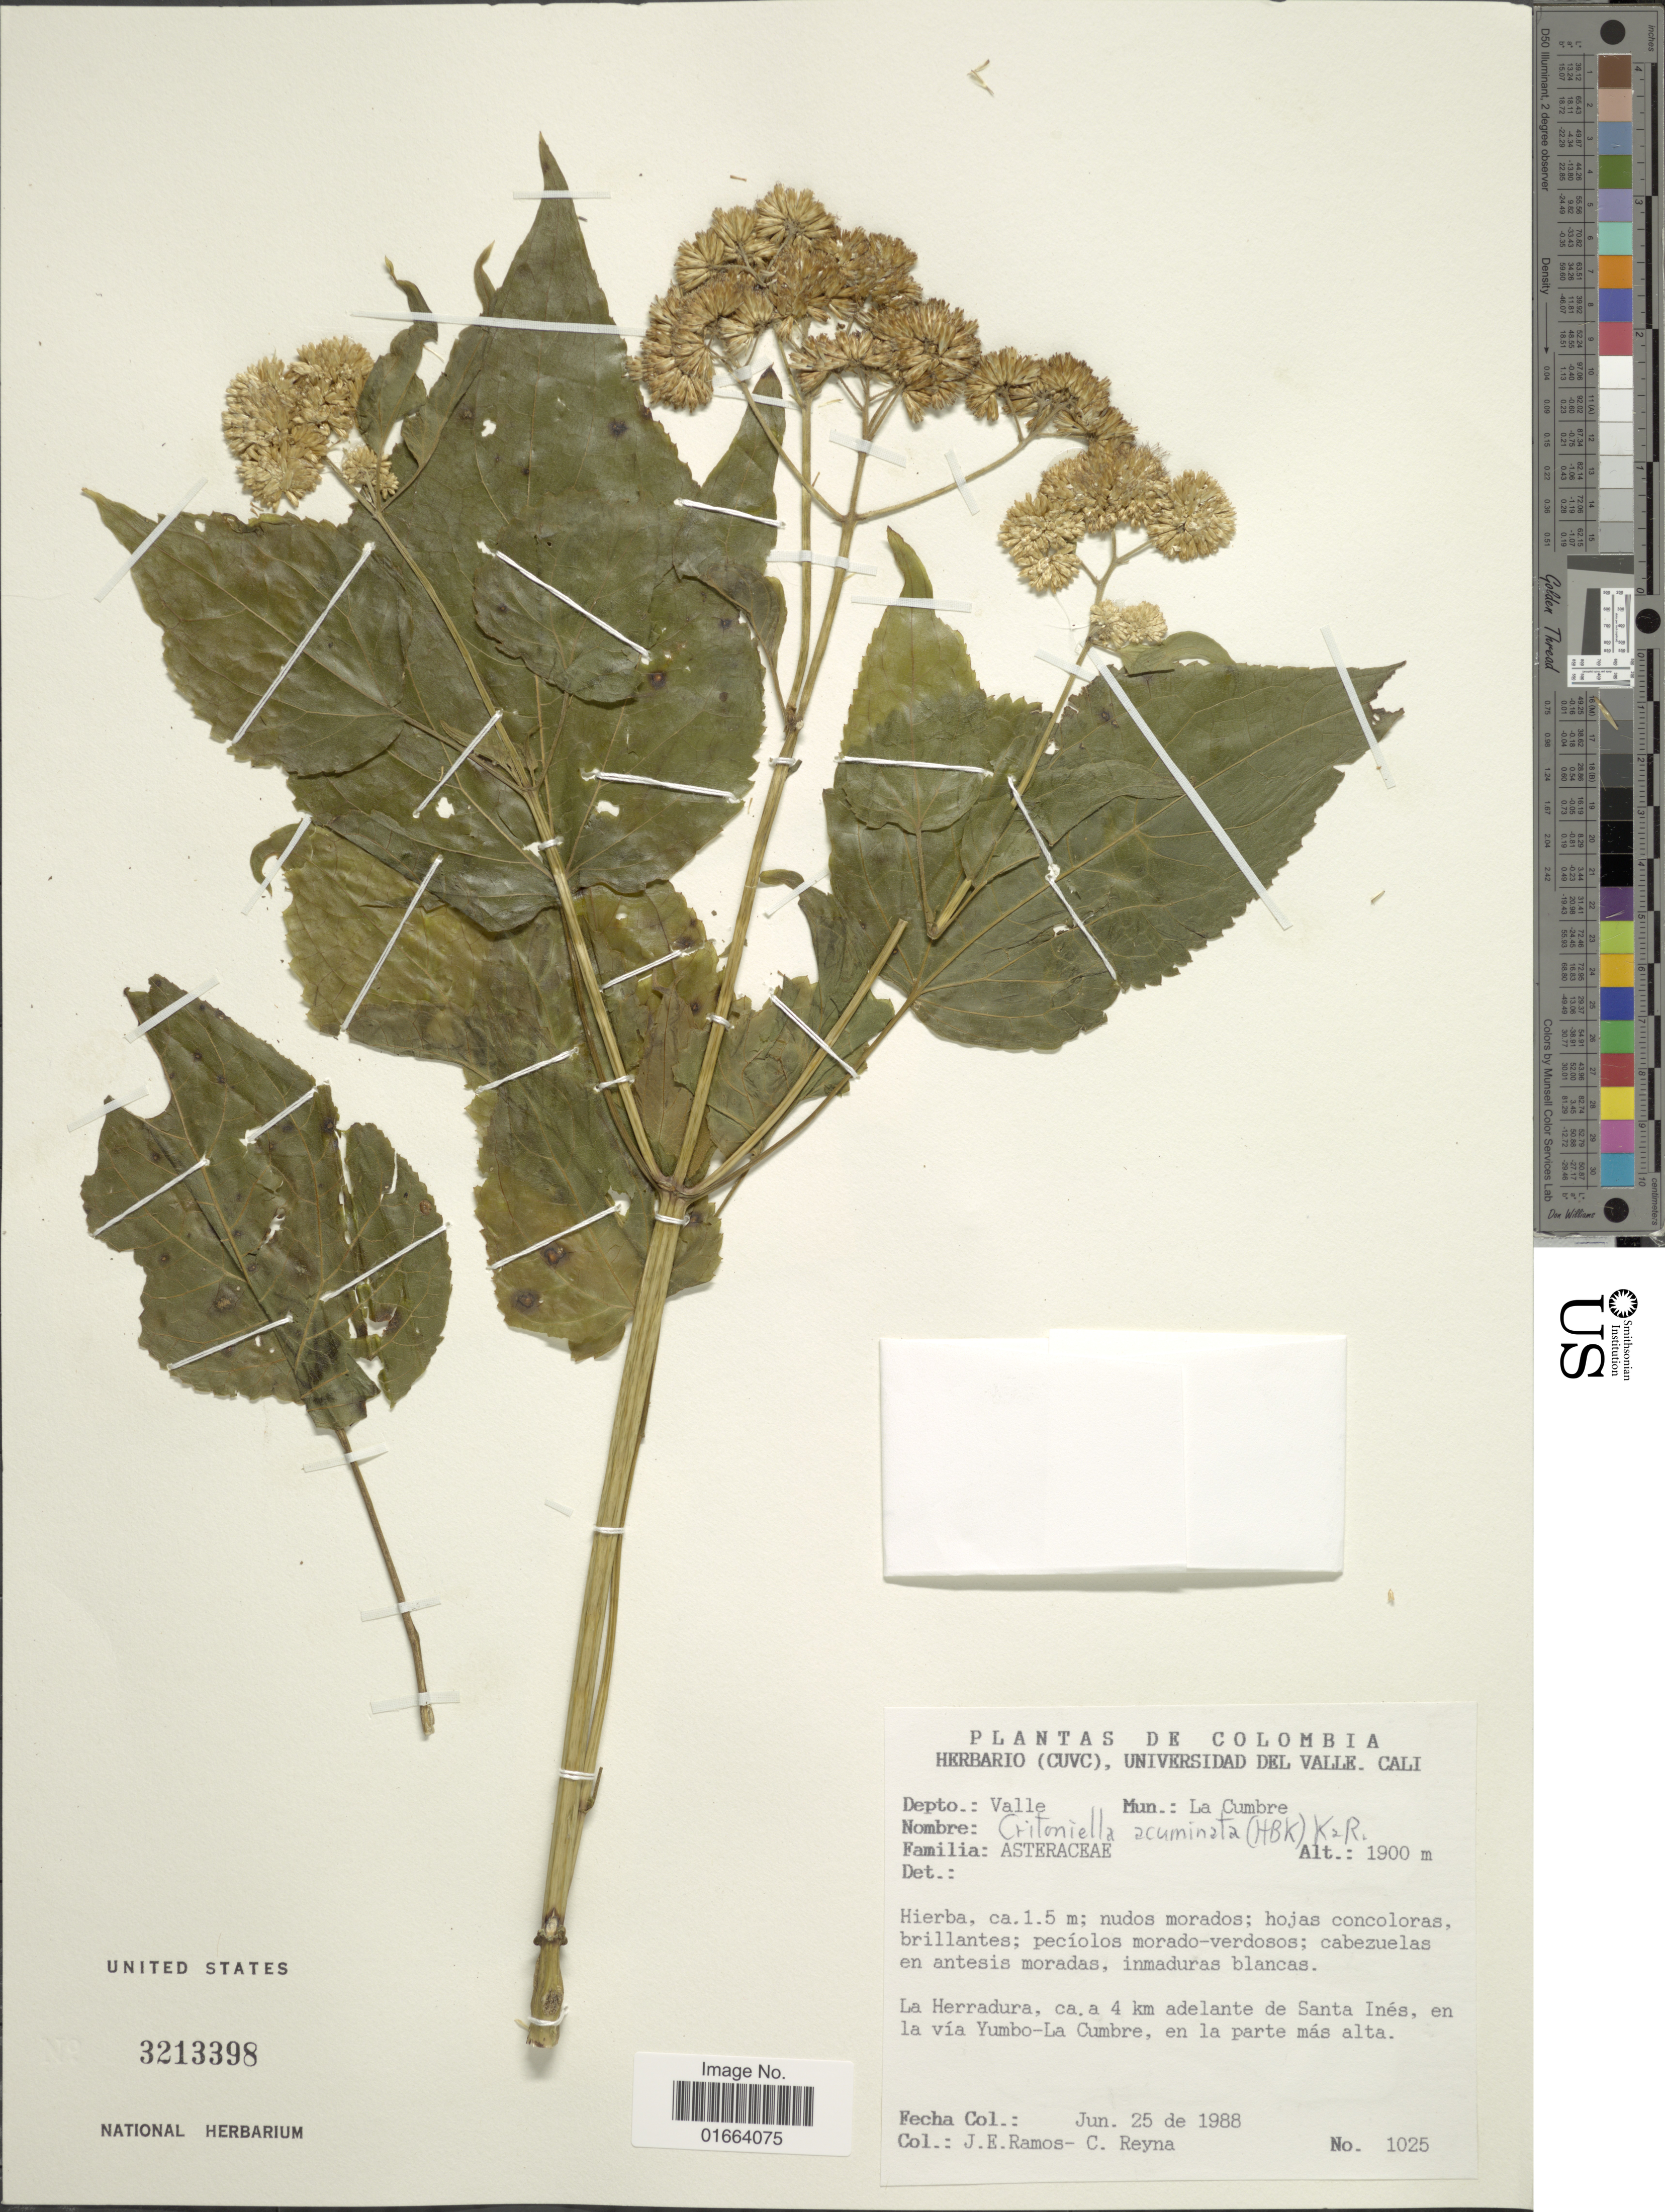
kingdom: Plantae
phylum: Tracheophyta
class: Magnoliopsida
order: Asterales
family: Asteraceae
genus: Critoniella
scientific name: Critoniella acuminata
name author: (Kunth) R.M. King & H. Rob.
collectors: J. E. Ramos & C. Reyna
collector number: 1025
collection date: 1988-06-25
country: Colombia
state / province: Valle del Cauca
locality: Depto.: Valle. Mun.: La Cumbre. La Herradura, ca. a 4 km adelante de Santa Inés, en la vía Yumbo-La Cumbre, en la parte más alta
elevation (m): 1900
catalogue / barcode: US 3213398